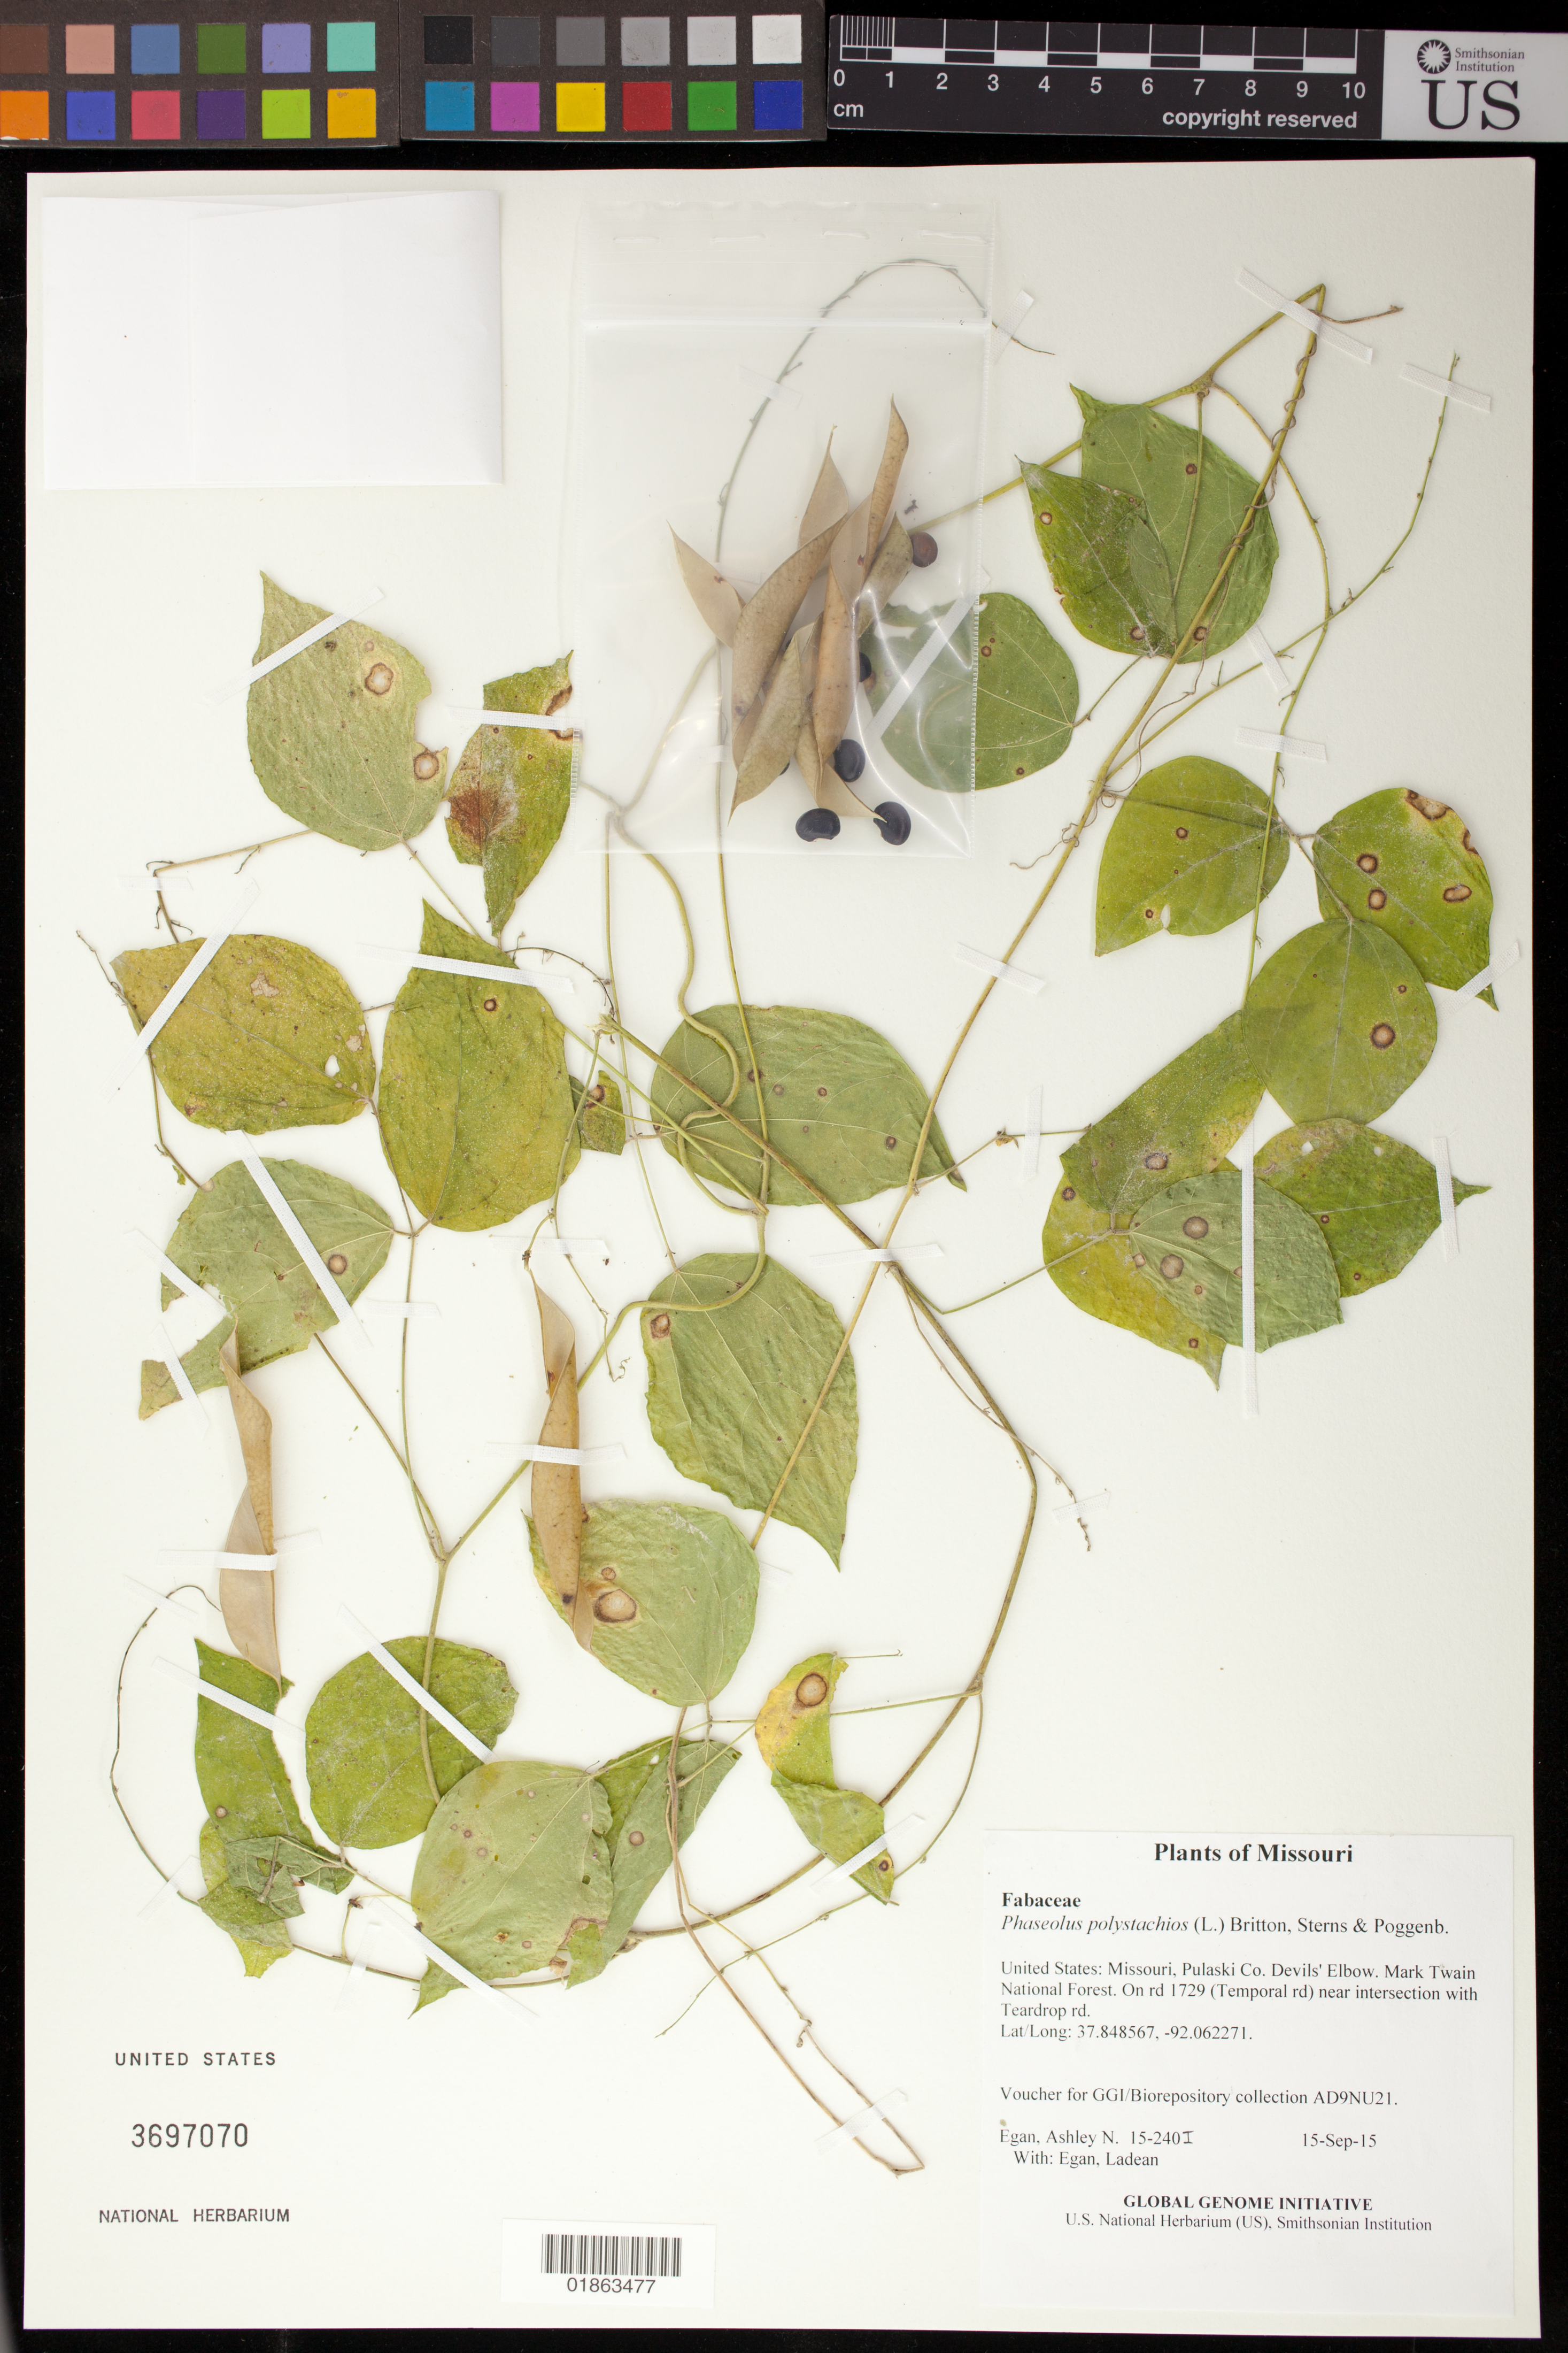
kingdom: Plantae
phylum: Tracheophyta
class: Magnoliopsida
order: Fabales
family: Fabaceae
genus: Phaseolus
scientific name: Phaseolus polystachios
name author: (L.) Britton, Stearns & Poggenb.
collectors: A. N. Egan & L. Egan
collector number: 15-240I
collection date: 2015-09-15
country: United States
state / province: Missouri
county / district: Pulaski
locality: Devils' Elbow. Mark Twain National Forest. On rd 1729 (Temporal rd) near intersection with Teardrop rd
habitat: On steep slope at the base of limestone bluff at edge of rd.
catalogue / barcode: US 3697070